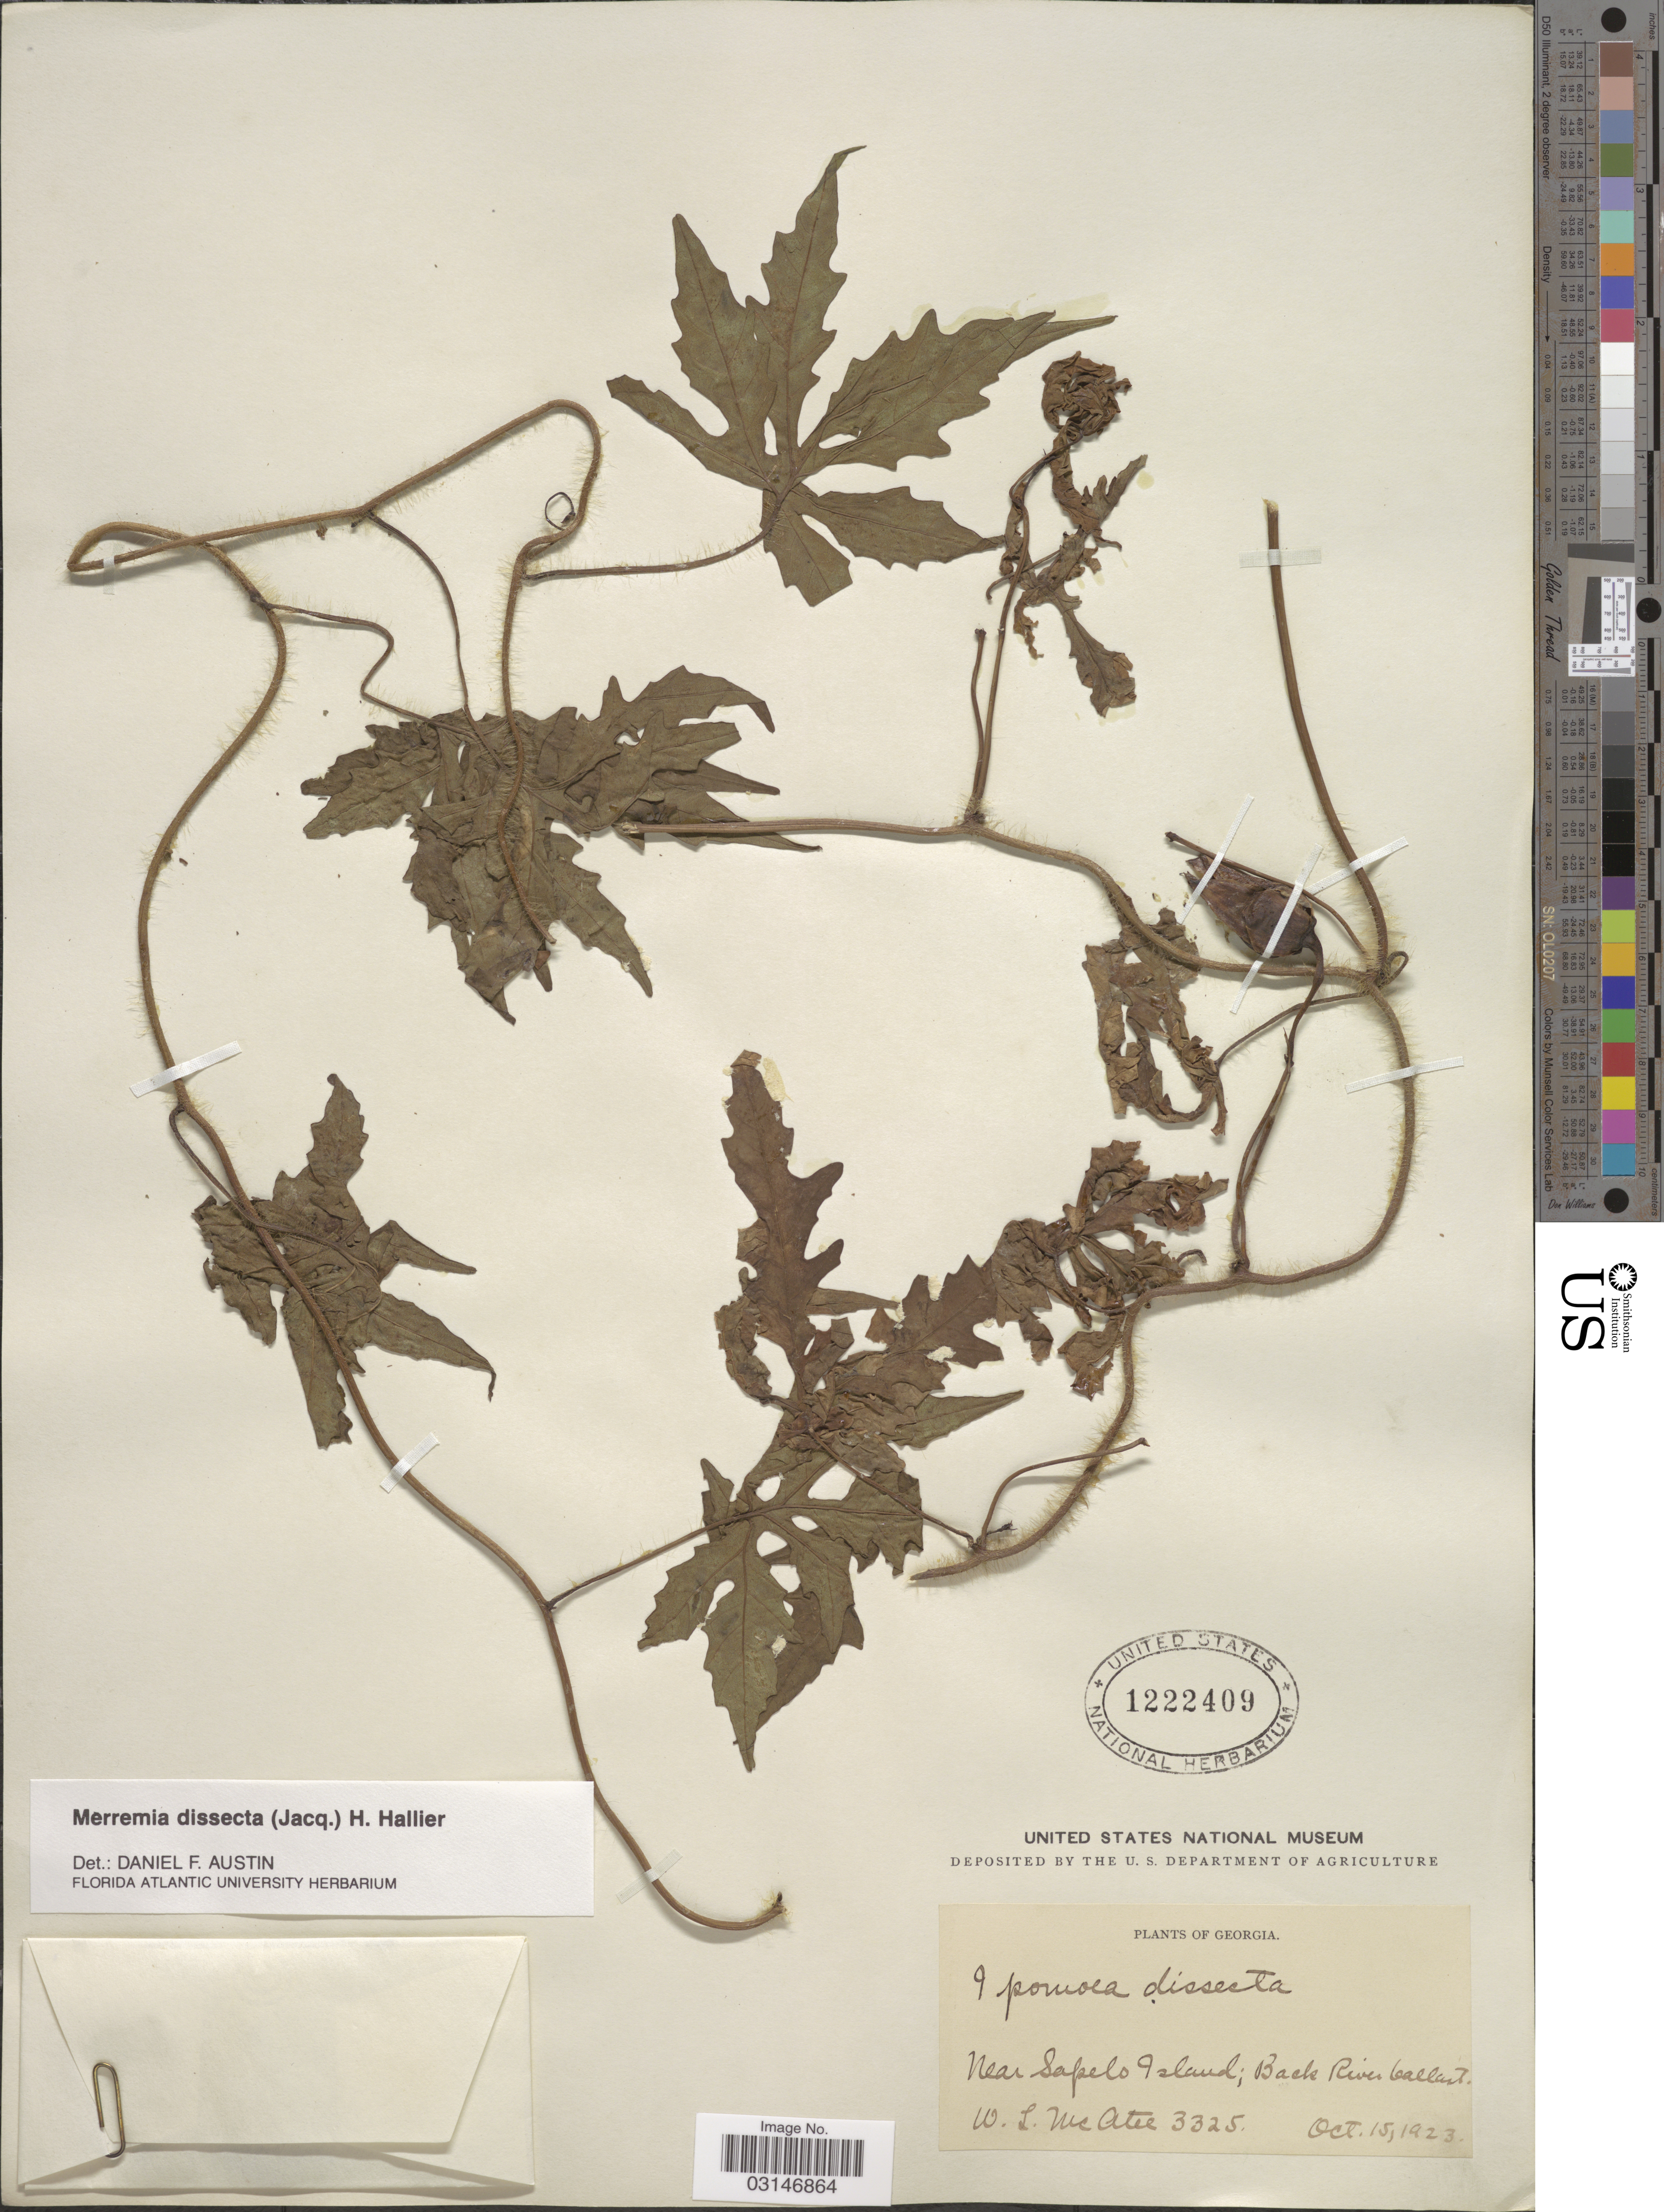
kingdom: Plantae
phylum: Tracheophyta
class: Magnoliopsida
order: Solanales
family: Convolvulaceae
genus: Distimake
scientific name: Distimake dissectus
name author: (Jacq.) A. R. Simões & Staples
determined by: Strong, Mark T., (BOT), Smithsonian Institution - National Museum of Natural History (UNITED STATES)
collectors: W. McAtee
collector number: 3325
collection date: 1923-10-15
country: United States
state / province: Georgia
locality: Near Sapelo Island; Back River ballast.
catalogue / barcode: US 1222409